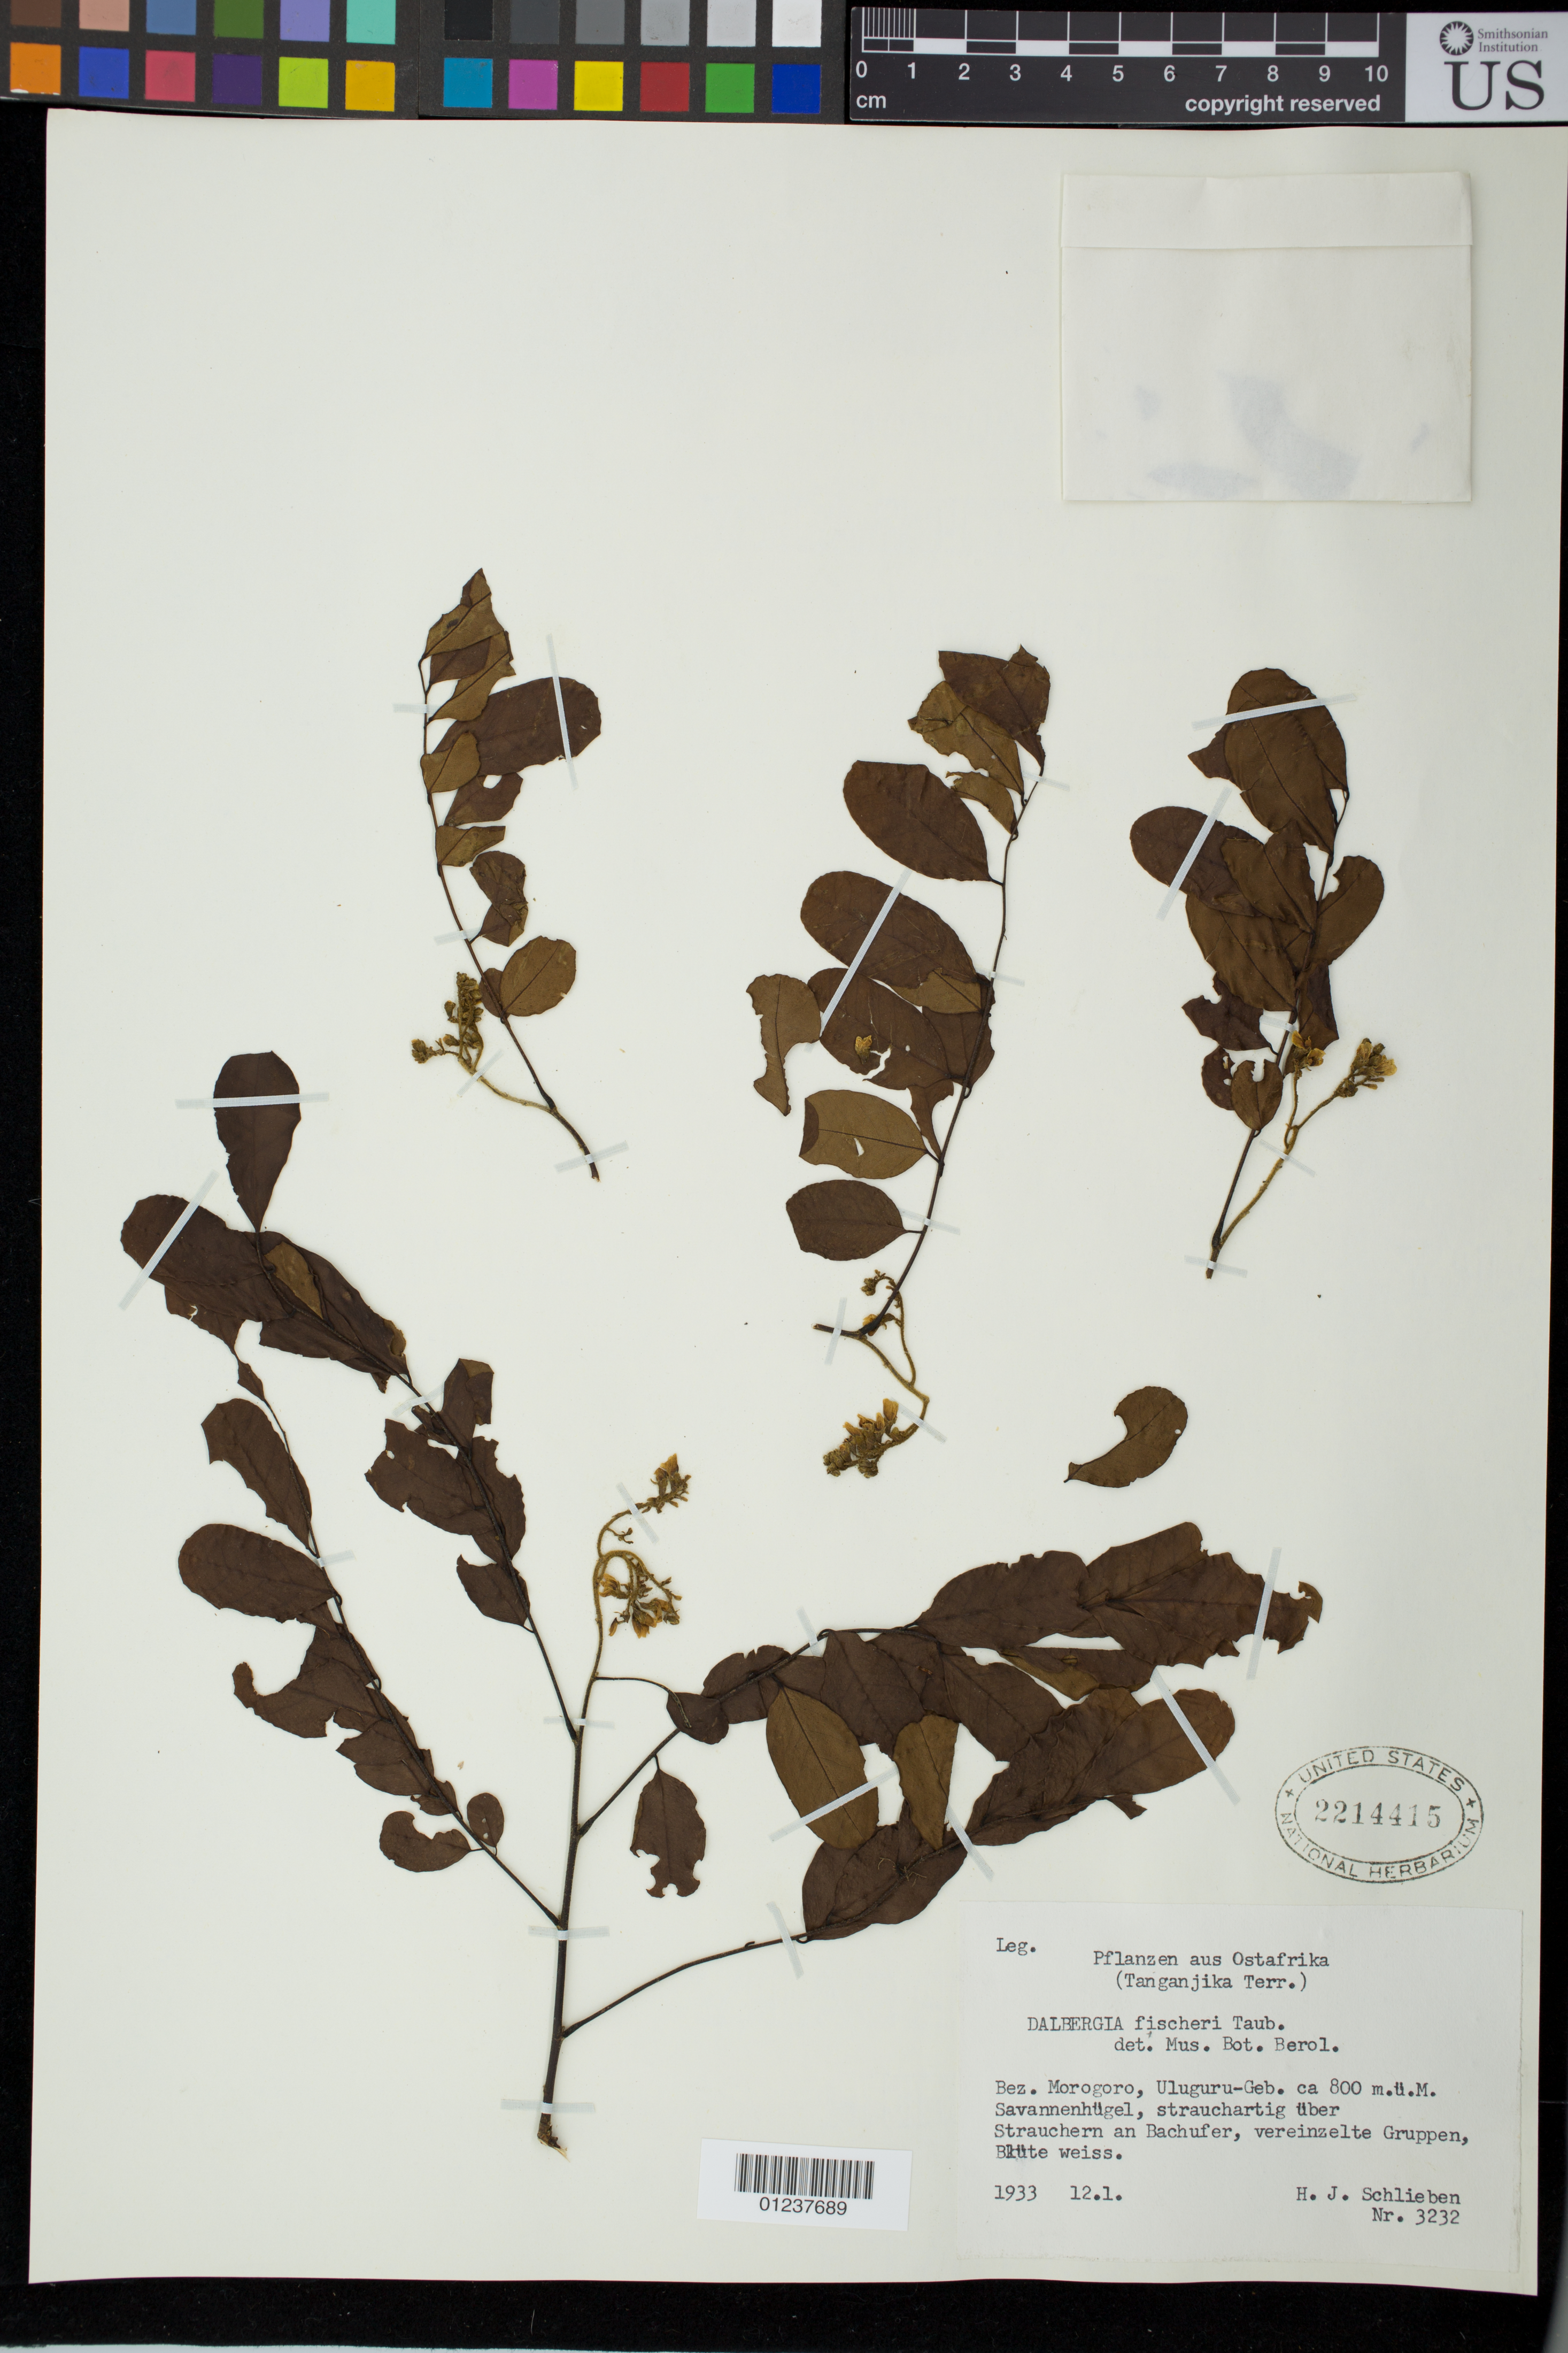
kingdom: Plantae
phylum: Tracheophyta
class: Magnoliopsida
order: Fabales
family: Fabaceae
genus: Dalbergia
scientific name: Dalbergia fischeri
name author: Taub.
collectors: H. J. Schlieben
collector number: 3232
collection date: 1933-01-12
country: Tanzania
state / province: Morogoro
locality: Bez. Morogoro, Uluguru-Geb. ca 800 m.u.M Savannenhugel, strauchartig uber Strauchern an Bachufer, vereinzelte Gruppen, Bkute weiss.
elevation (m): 800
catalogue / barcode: US 2214415